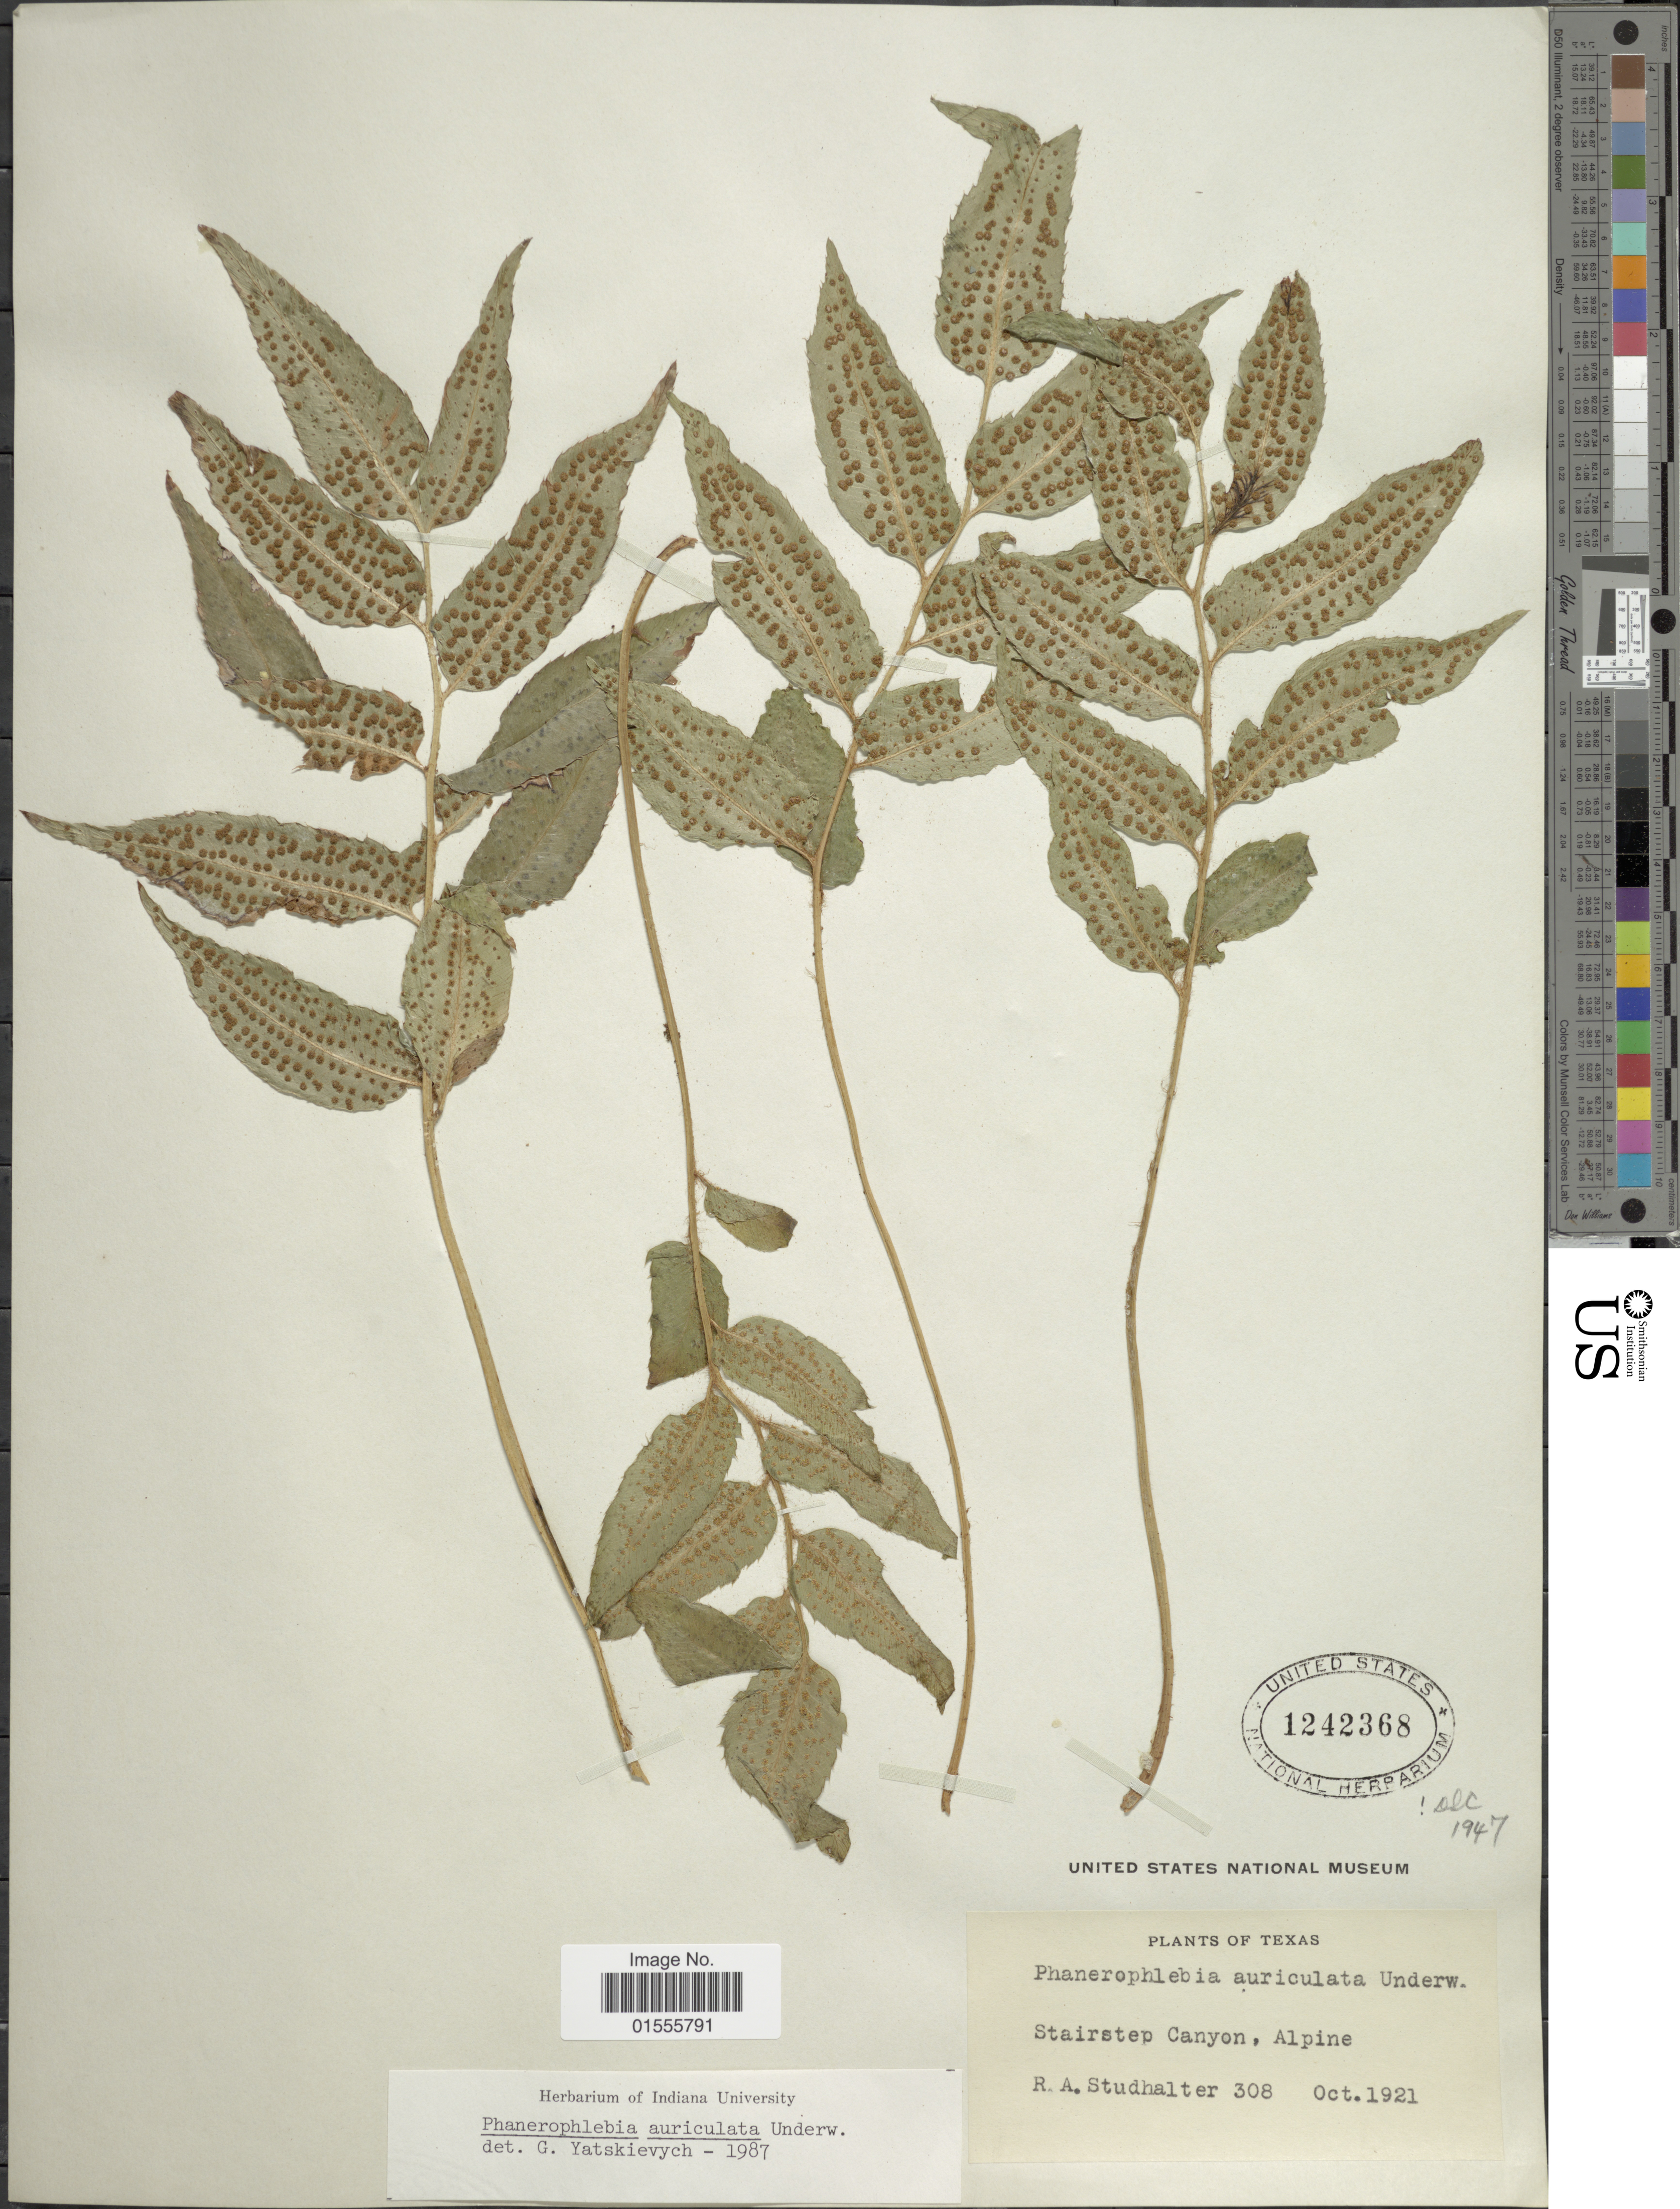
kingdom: Plantae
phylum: Tracheophyta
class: Polypodiopsida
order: Polypodiales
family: Dryopteridaceae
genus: Phanerophlebia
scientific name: Phanerophlebia auriculata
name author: Underw.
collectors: R. Studhalter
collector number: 308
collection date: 1921-10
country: United States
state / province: Texas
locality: Stairstep Canyon, Alpine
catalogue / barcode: US 1242368